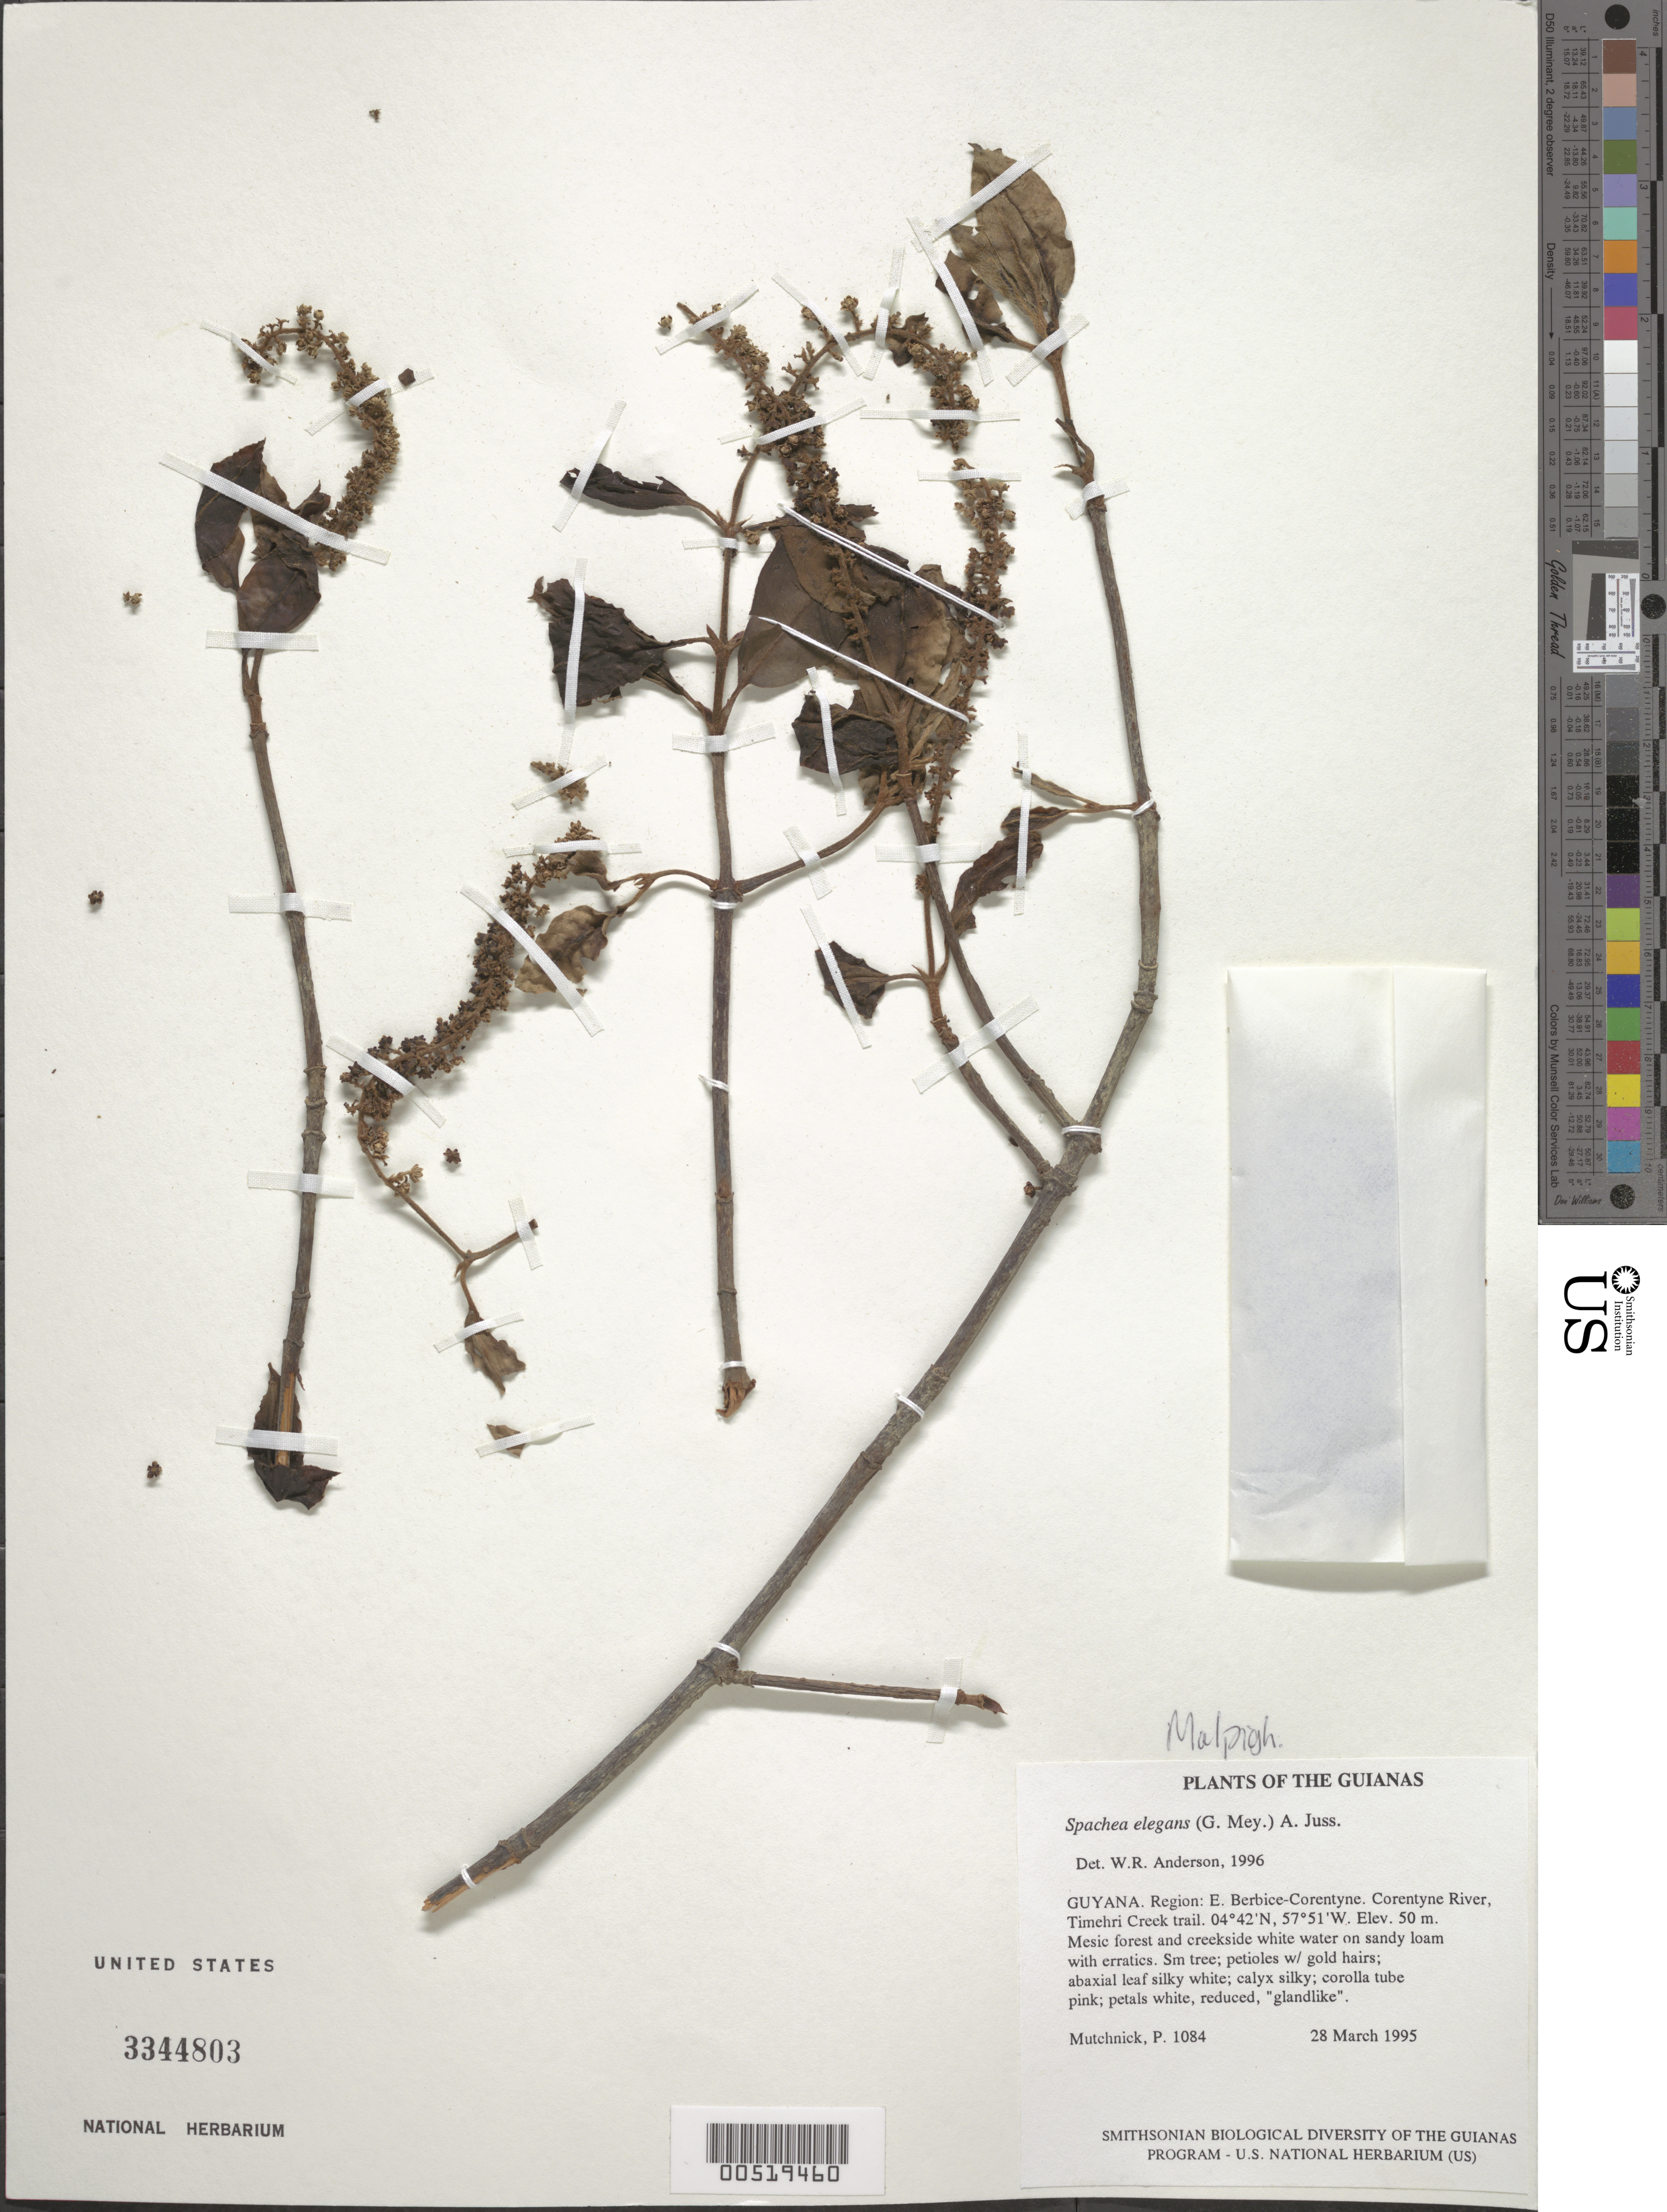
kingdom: Plantae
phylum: Tracheophyta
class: Magnoliopsida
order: Malpighiales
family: Malpighiaceae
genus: Spachea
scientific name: Spachea elegans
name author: A. Juss.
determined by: Anderson, W. R., (MICH), University of Michigan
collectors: P. Mutchnick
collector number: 1084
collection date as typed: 28 March 1995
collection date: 1995-03-28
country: Guyana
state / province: E. Berbice-Corentyne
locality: Corentyne River, Timehri Creek trail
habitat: Mesic forest and creekside white water on sandy loam with erratics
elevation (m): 50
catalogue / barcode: US 3344803